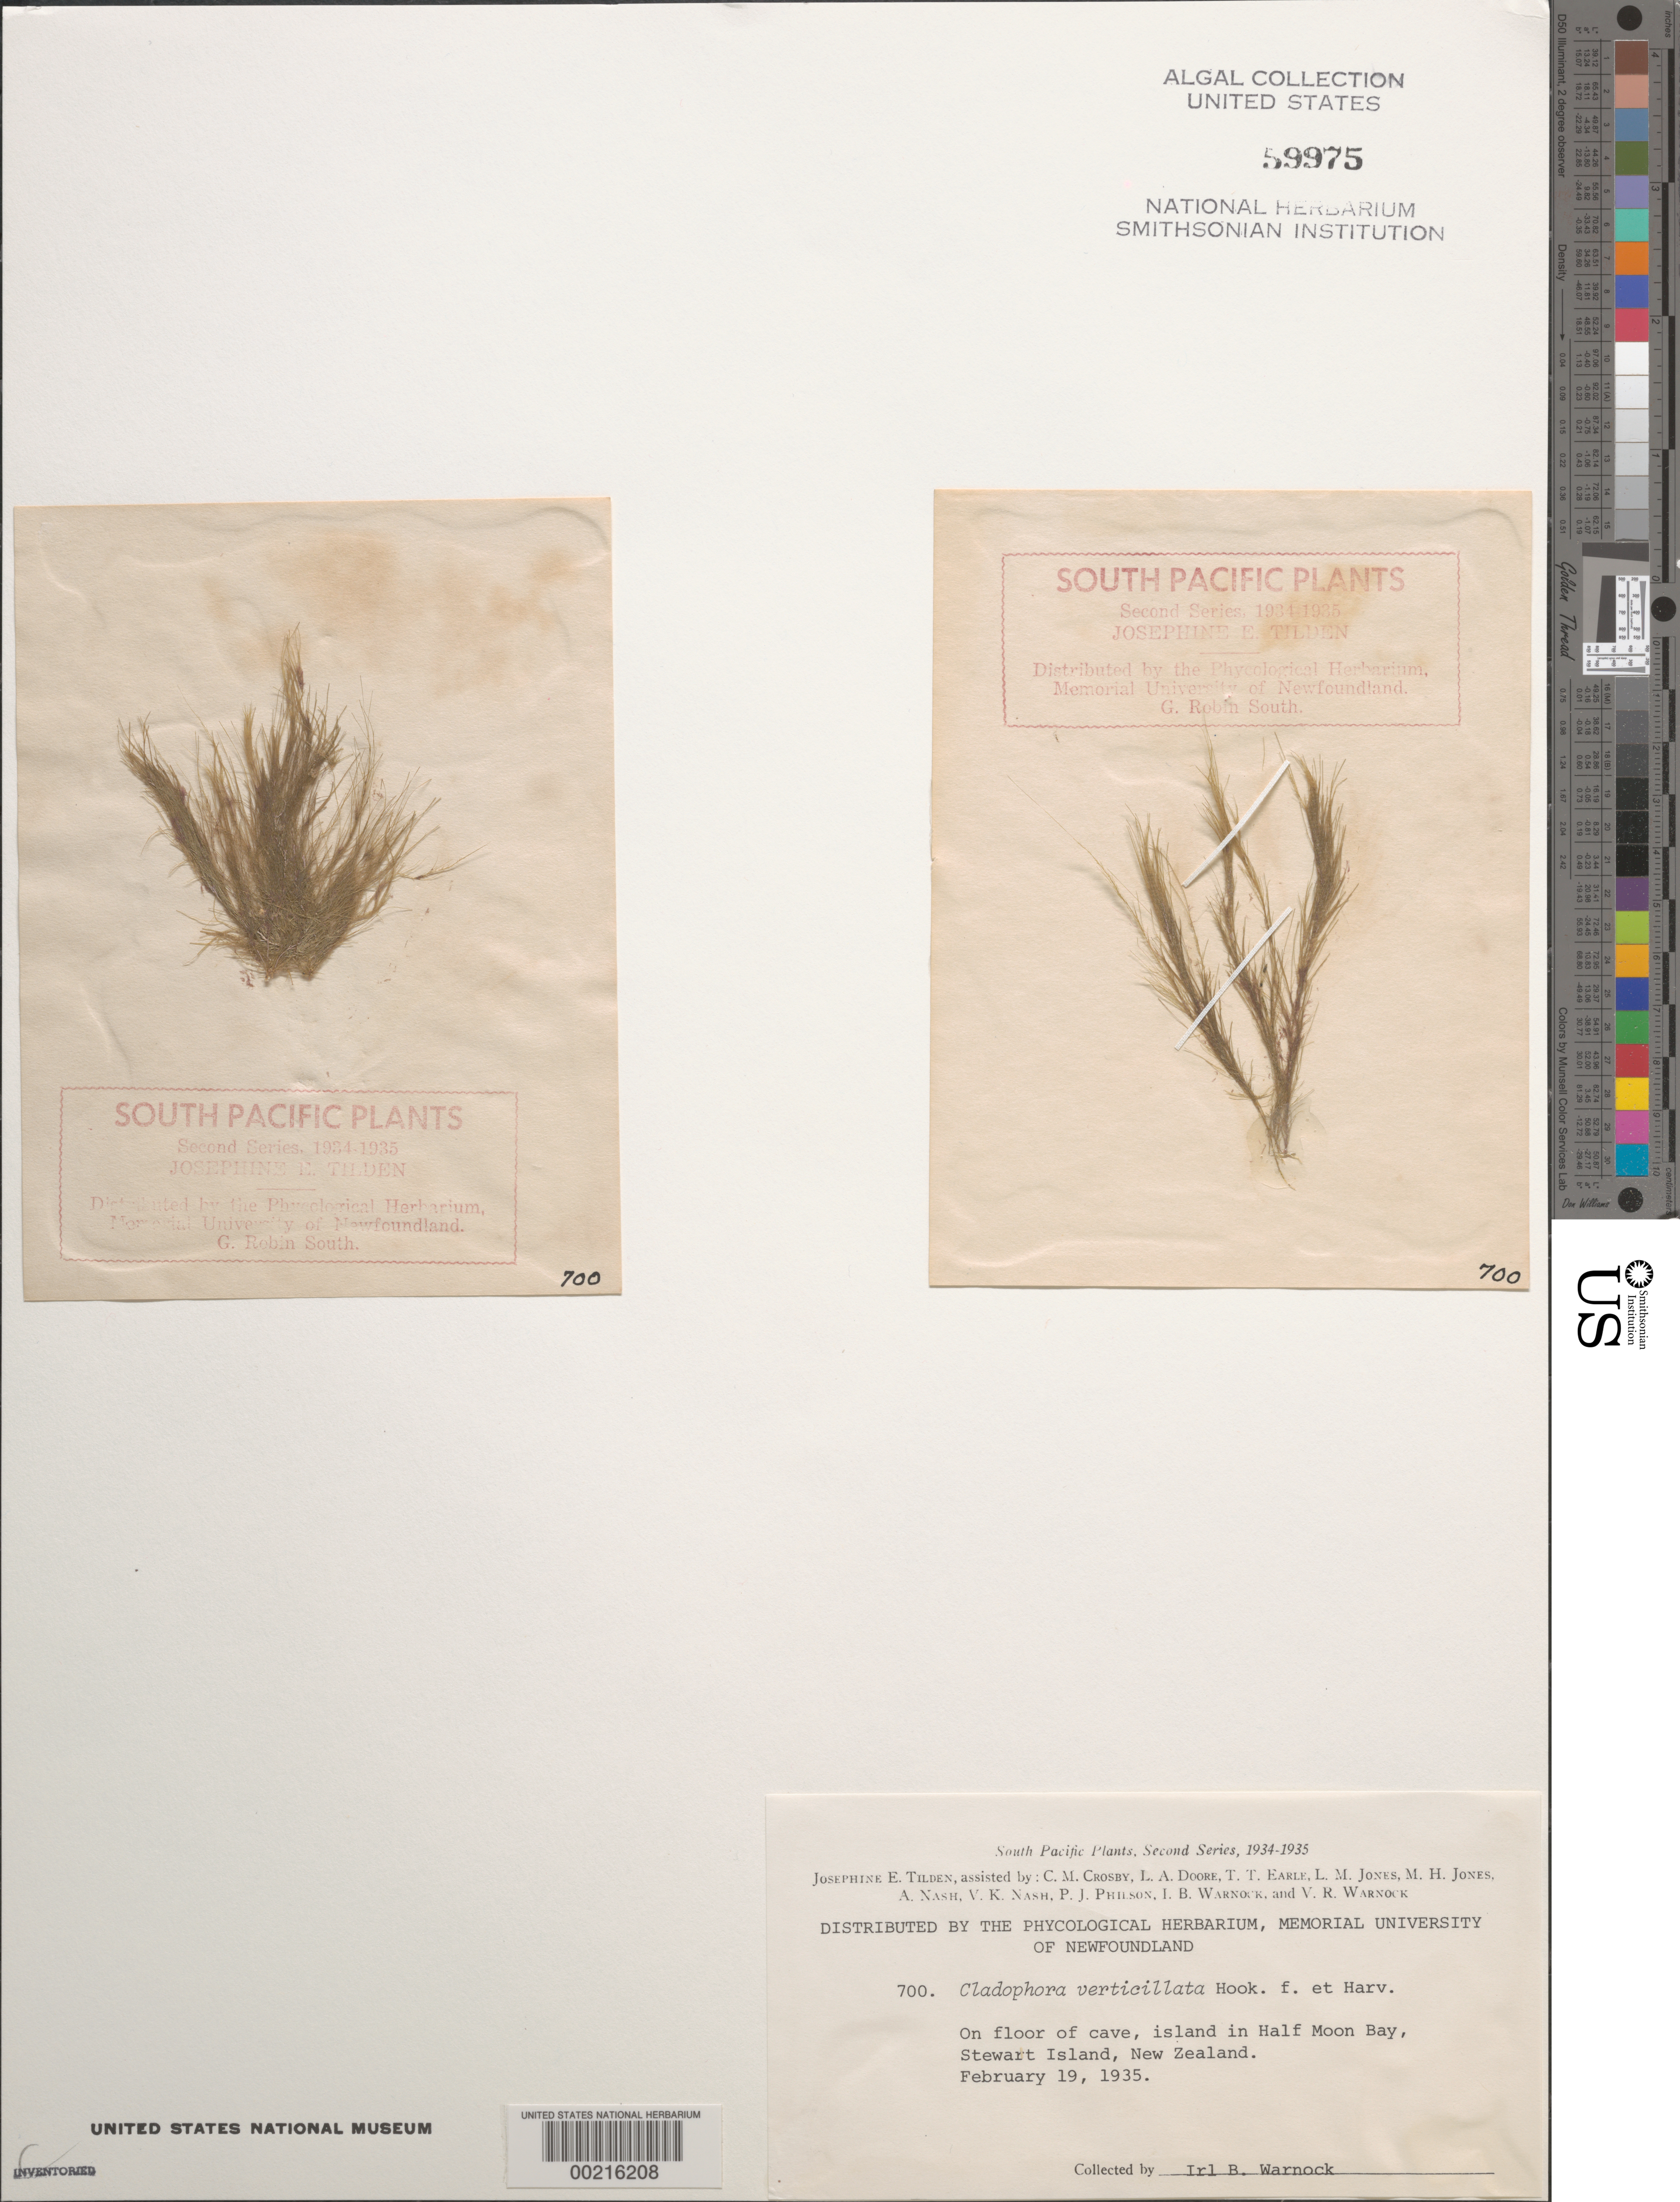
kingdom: Plantae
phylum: Chlorophyta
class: Ulvophyceae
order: Cladophorales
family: Cladophoraceae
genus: Cladophora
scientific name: Cladophora verticillata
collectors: I. Warnock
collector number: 700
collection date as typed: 19 Feb 1935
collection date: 1935-02-19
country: New Zealand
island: Stewart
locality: Half Moon Bay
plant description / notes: Tilden, South Pacific Plants, Second Series, 1934-1935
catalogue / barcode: US 59975